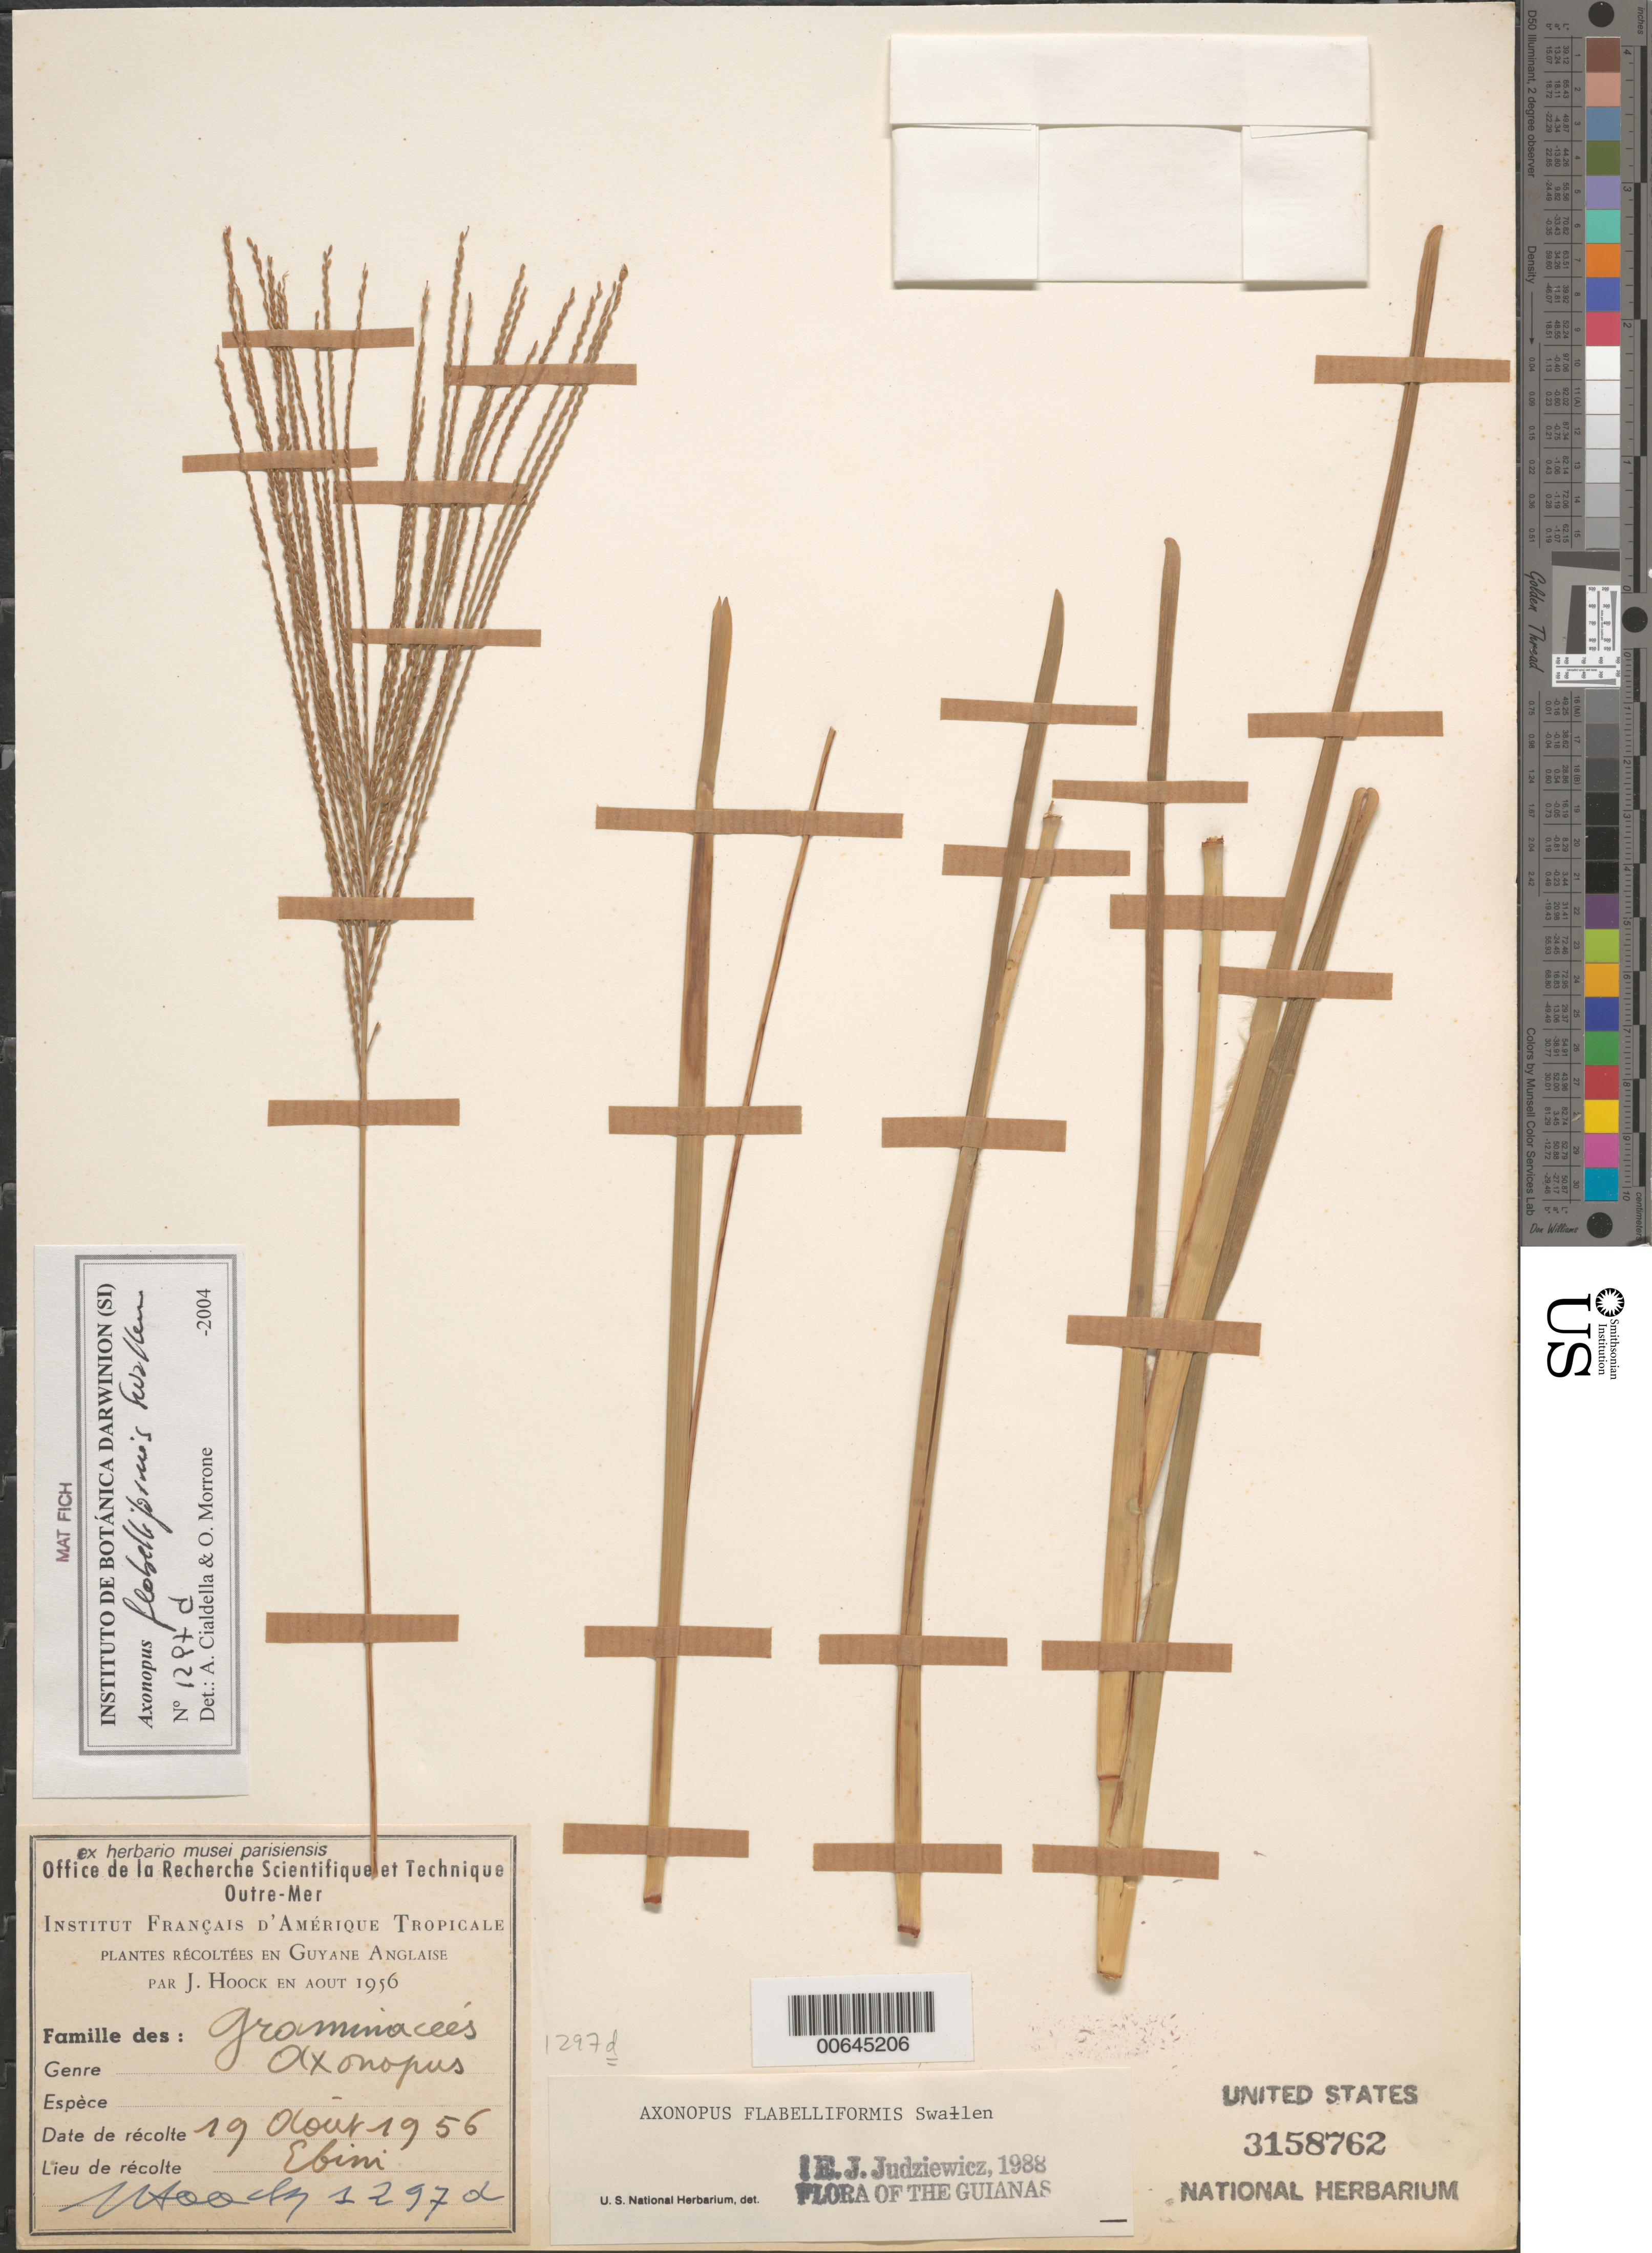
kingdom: Plantae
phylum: Tracheophyta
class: Liliopsida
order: Poales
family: Poaceae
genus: Axonopus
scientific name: Axonopus flabelliformis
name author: Swallen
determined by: Judziewicz, E. J.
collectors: J. Hoock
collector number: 1297 d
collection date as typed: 19-Aug-56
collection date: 1956-08-19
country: Guyana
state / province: U. Demerara-Berbice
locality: Ebini Station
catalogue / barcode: US 3158762